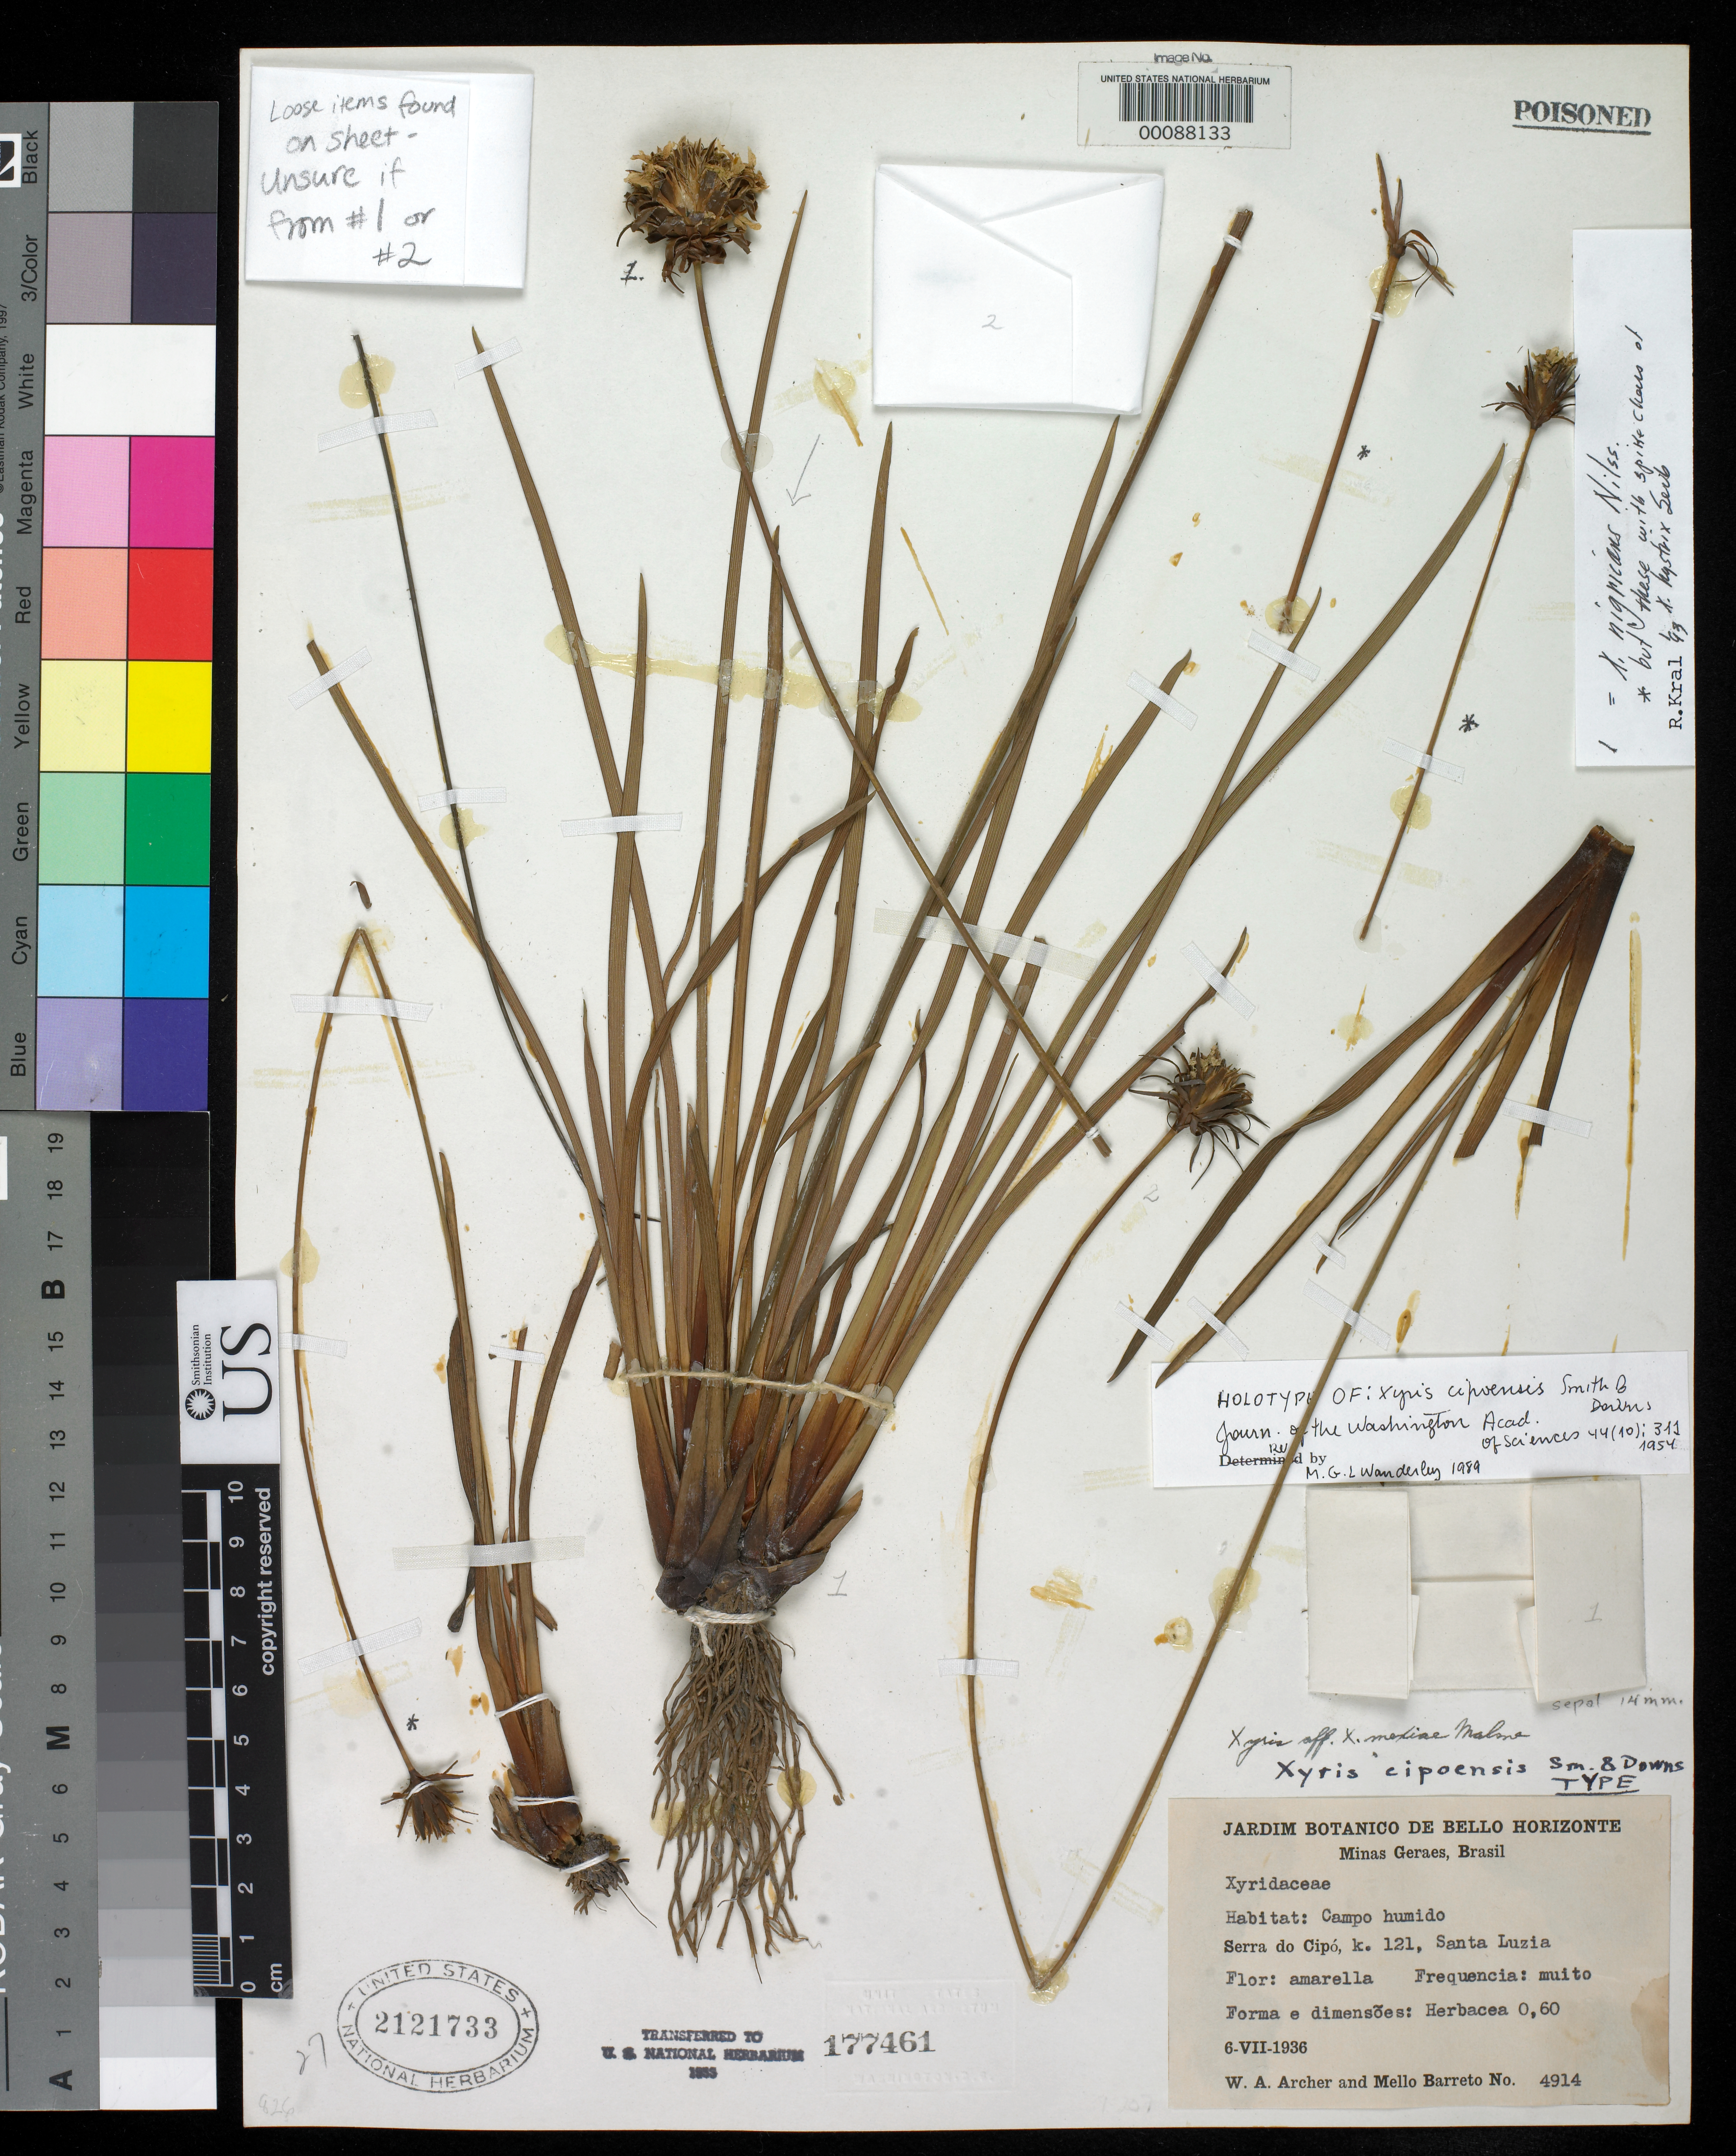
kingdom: Plantae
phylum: Tracheophyta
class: Liliopsida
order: Poales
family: Xyridaceae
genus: Xyris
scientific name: Xyris cipoensis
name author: L.B. Sm. & Downs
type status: Holotype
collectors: W. A. Archer & M. Barreto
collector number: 4914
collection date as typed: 06 Jul 1936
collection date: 1936-07-06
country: Brazil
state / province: Minas Gerais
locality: Serra do Cipo, km 121, Santa Luzia.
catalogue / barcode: US 2121733